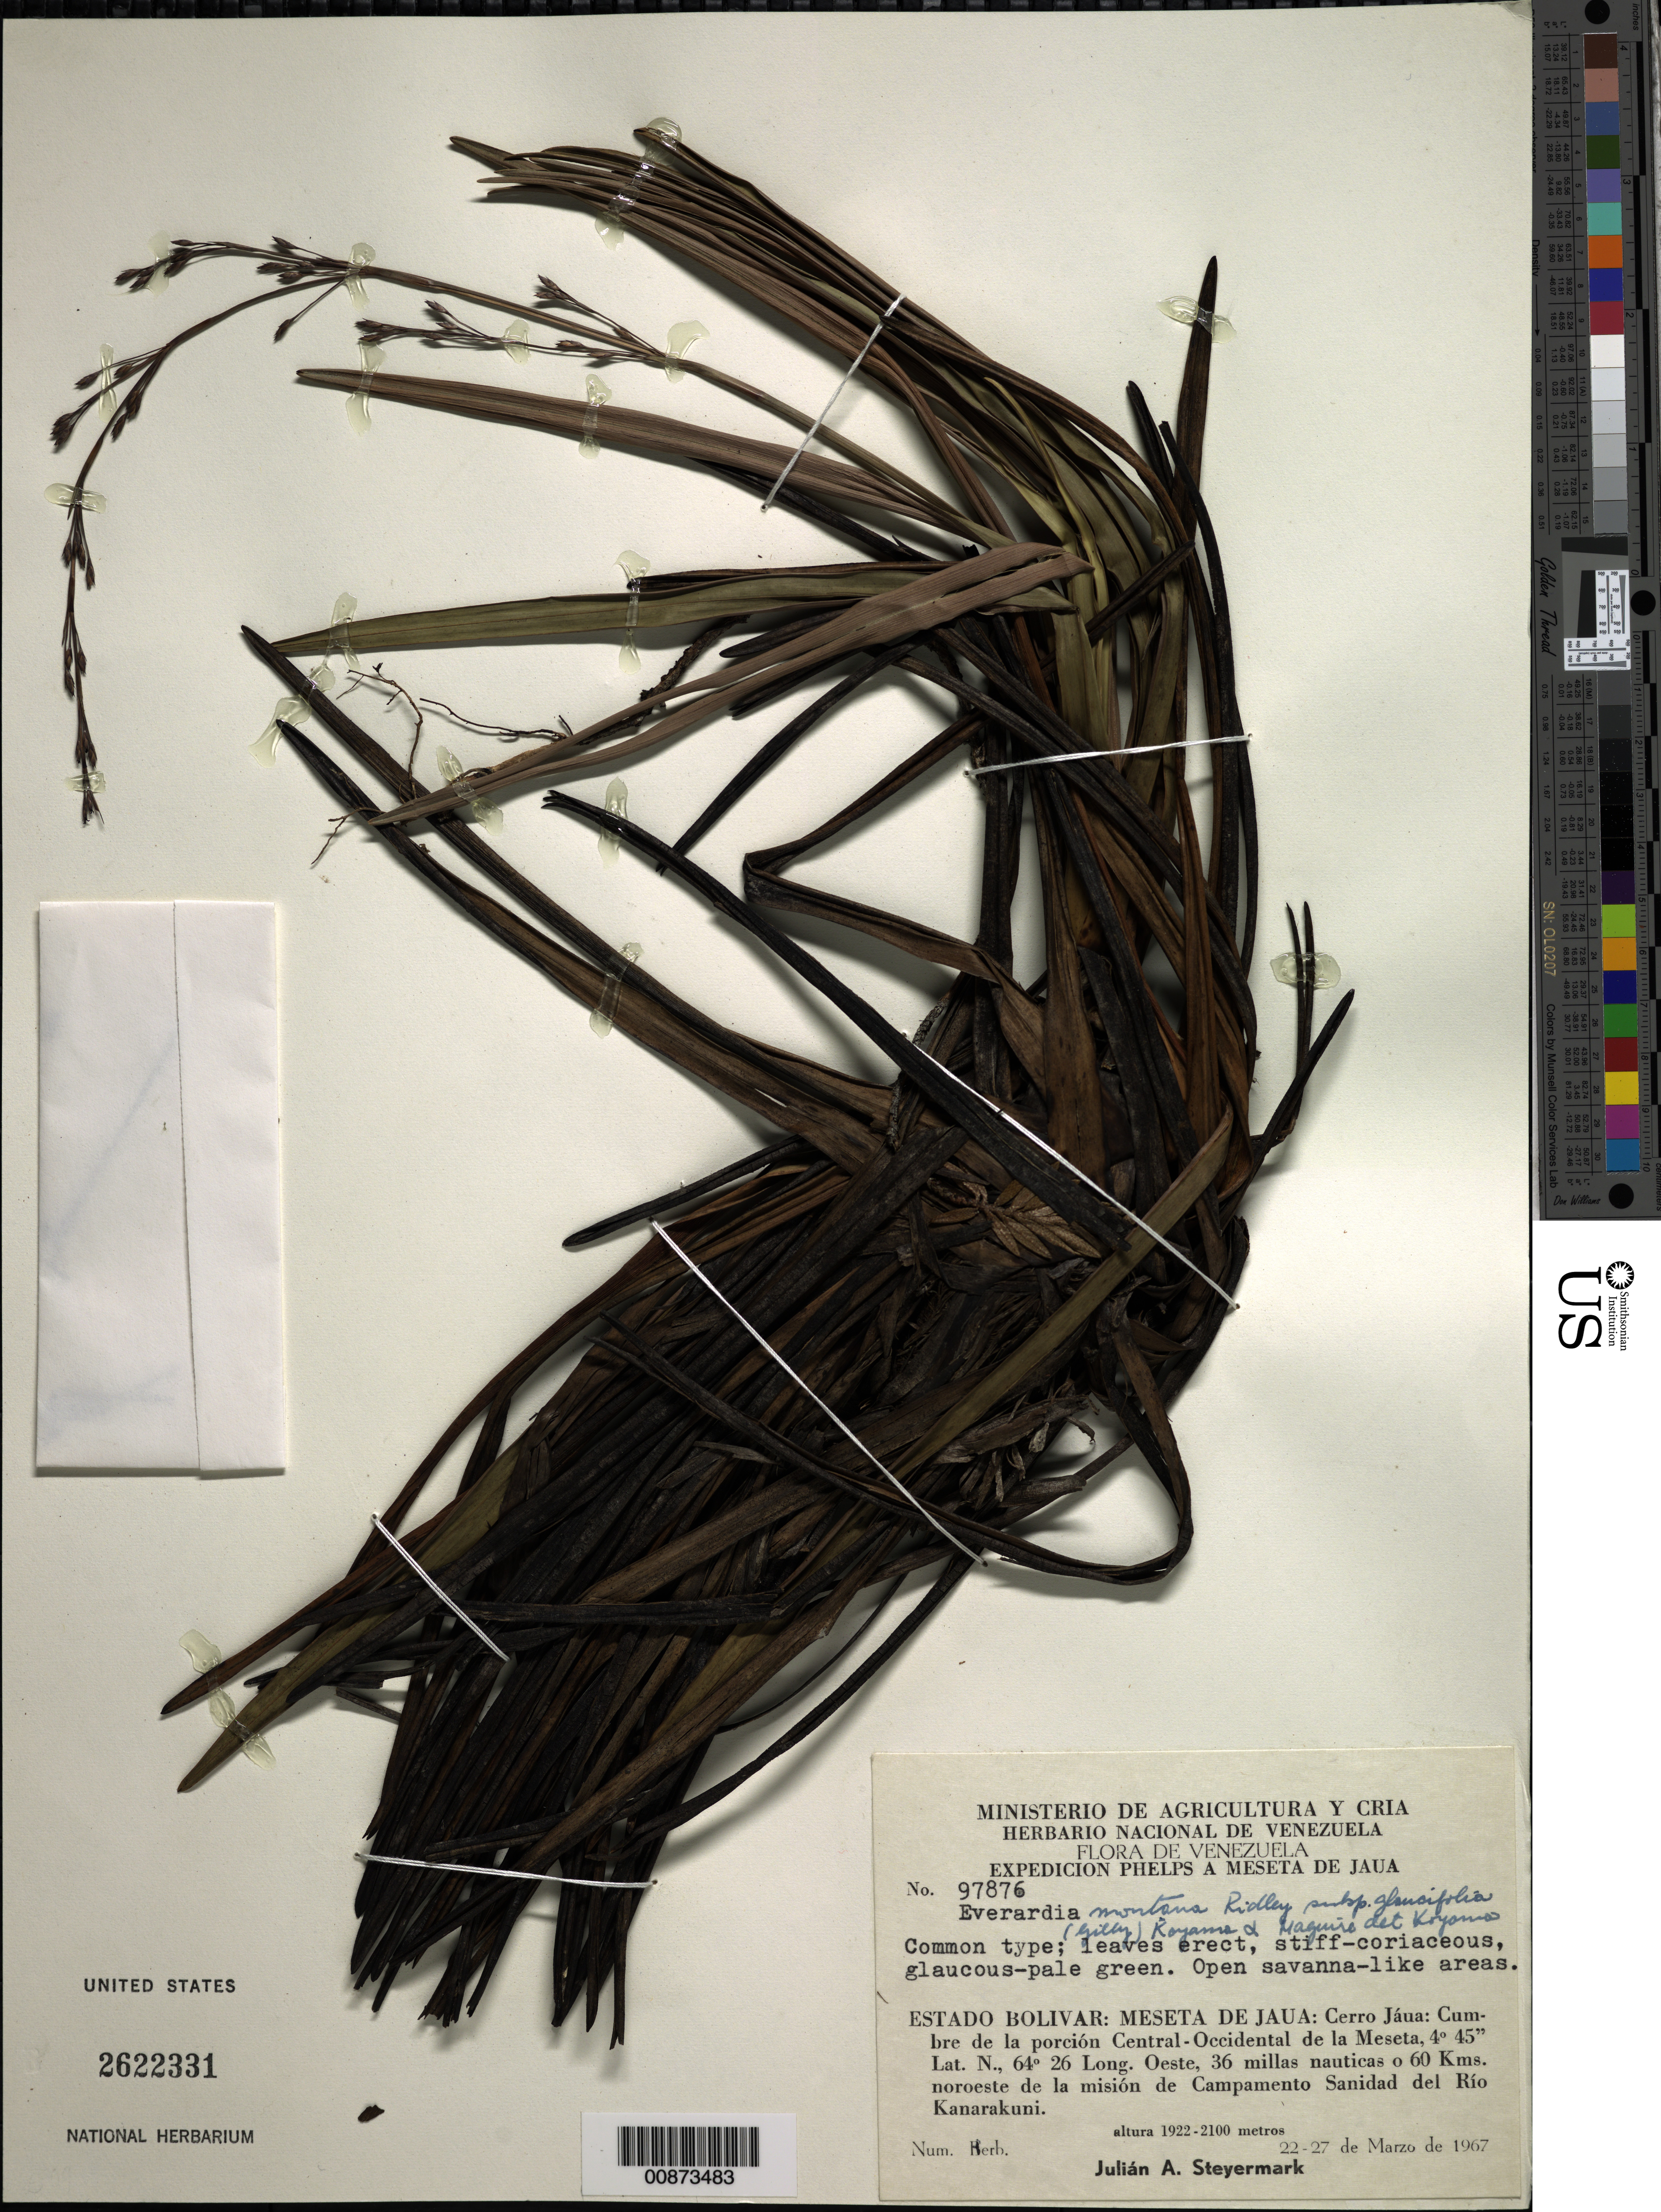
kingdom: Plantae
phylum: Tracheophyta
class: Liliopsida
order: Poales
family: Cyperaceae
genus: Cephalocarpus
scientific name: Cephalocarpus montanus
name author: (Ridley) S.M. Costa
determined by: Strong, Mark T., (BOT), Smithsonian Institution - National Museum of Natural History (UNITED STATES)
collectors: J. Steyermark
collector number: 97876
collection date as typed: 22-Mar-67 to 27-Mar-67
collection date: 1967-03-22/1967-03-27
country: Venezuela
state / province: Bolívar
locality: Meseta del Jaua: Cerro Jáua, cumbre de la porcion Central-Occidental de la Meseta, 36 millas nauticas o 60 km NO de la mision de Campamento Sanidad del Río Kanarakuni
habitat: Open savanna-like areas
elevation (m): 1922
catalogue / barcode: US 2622331